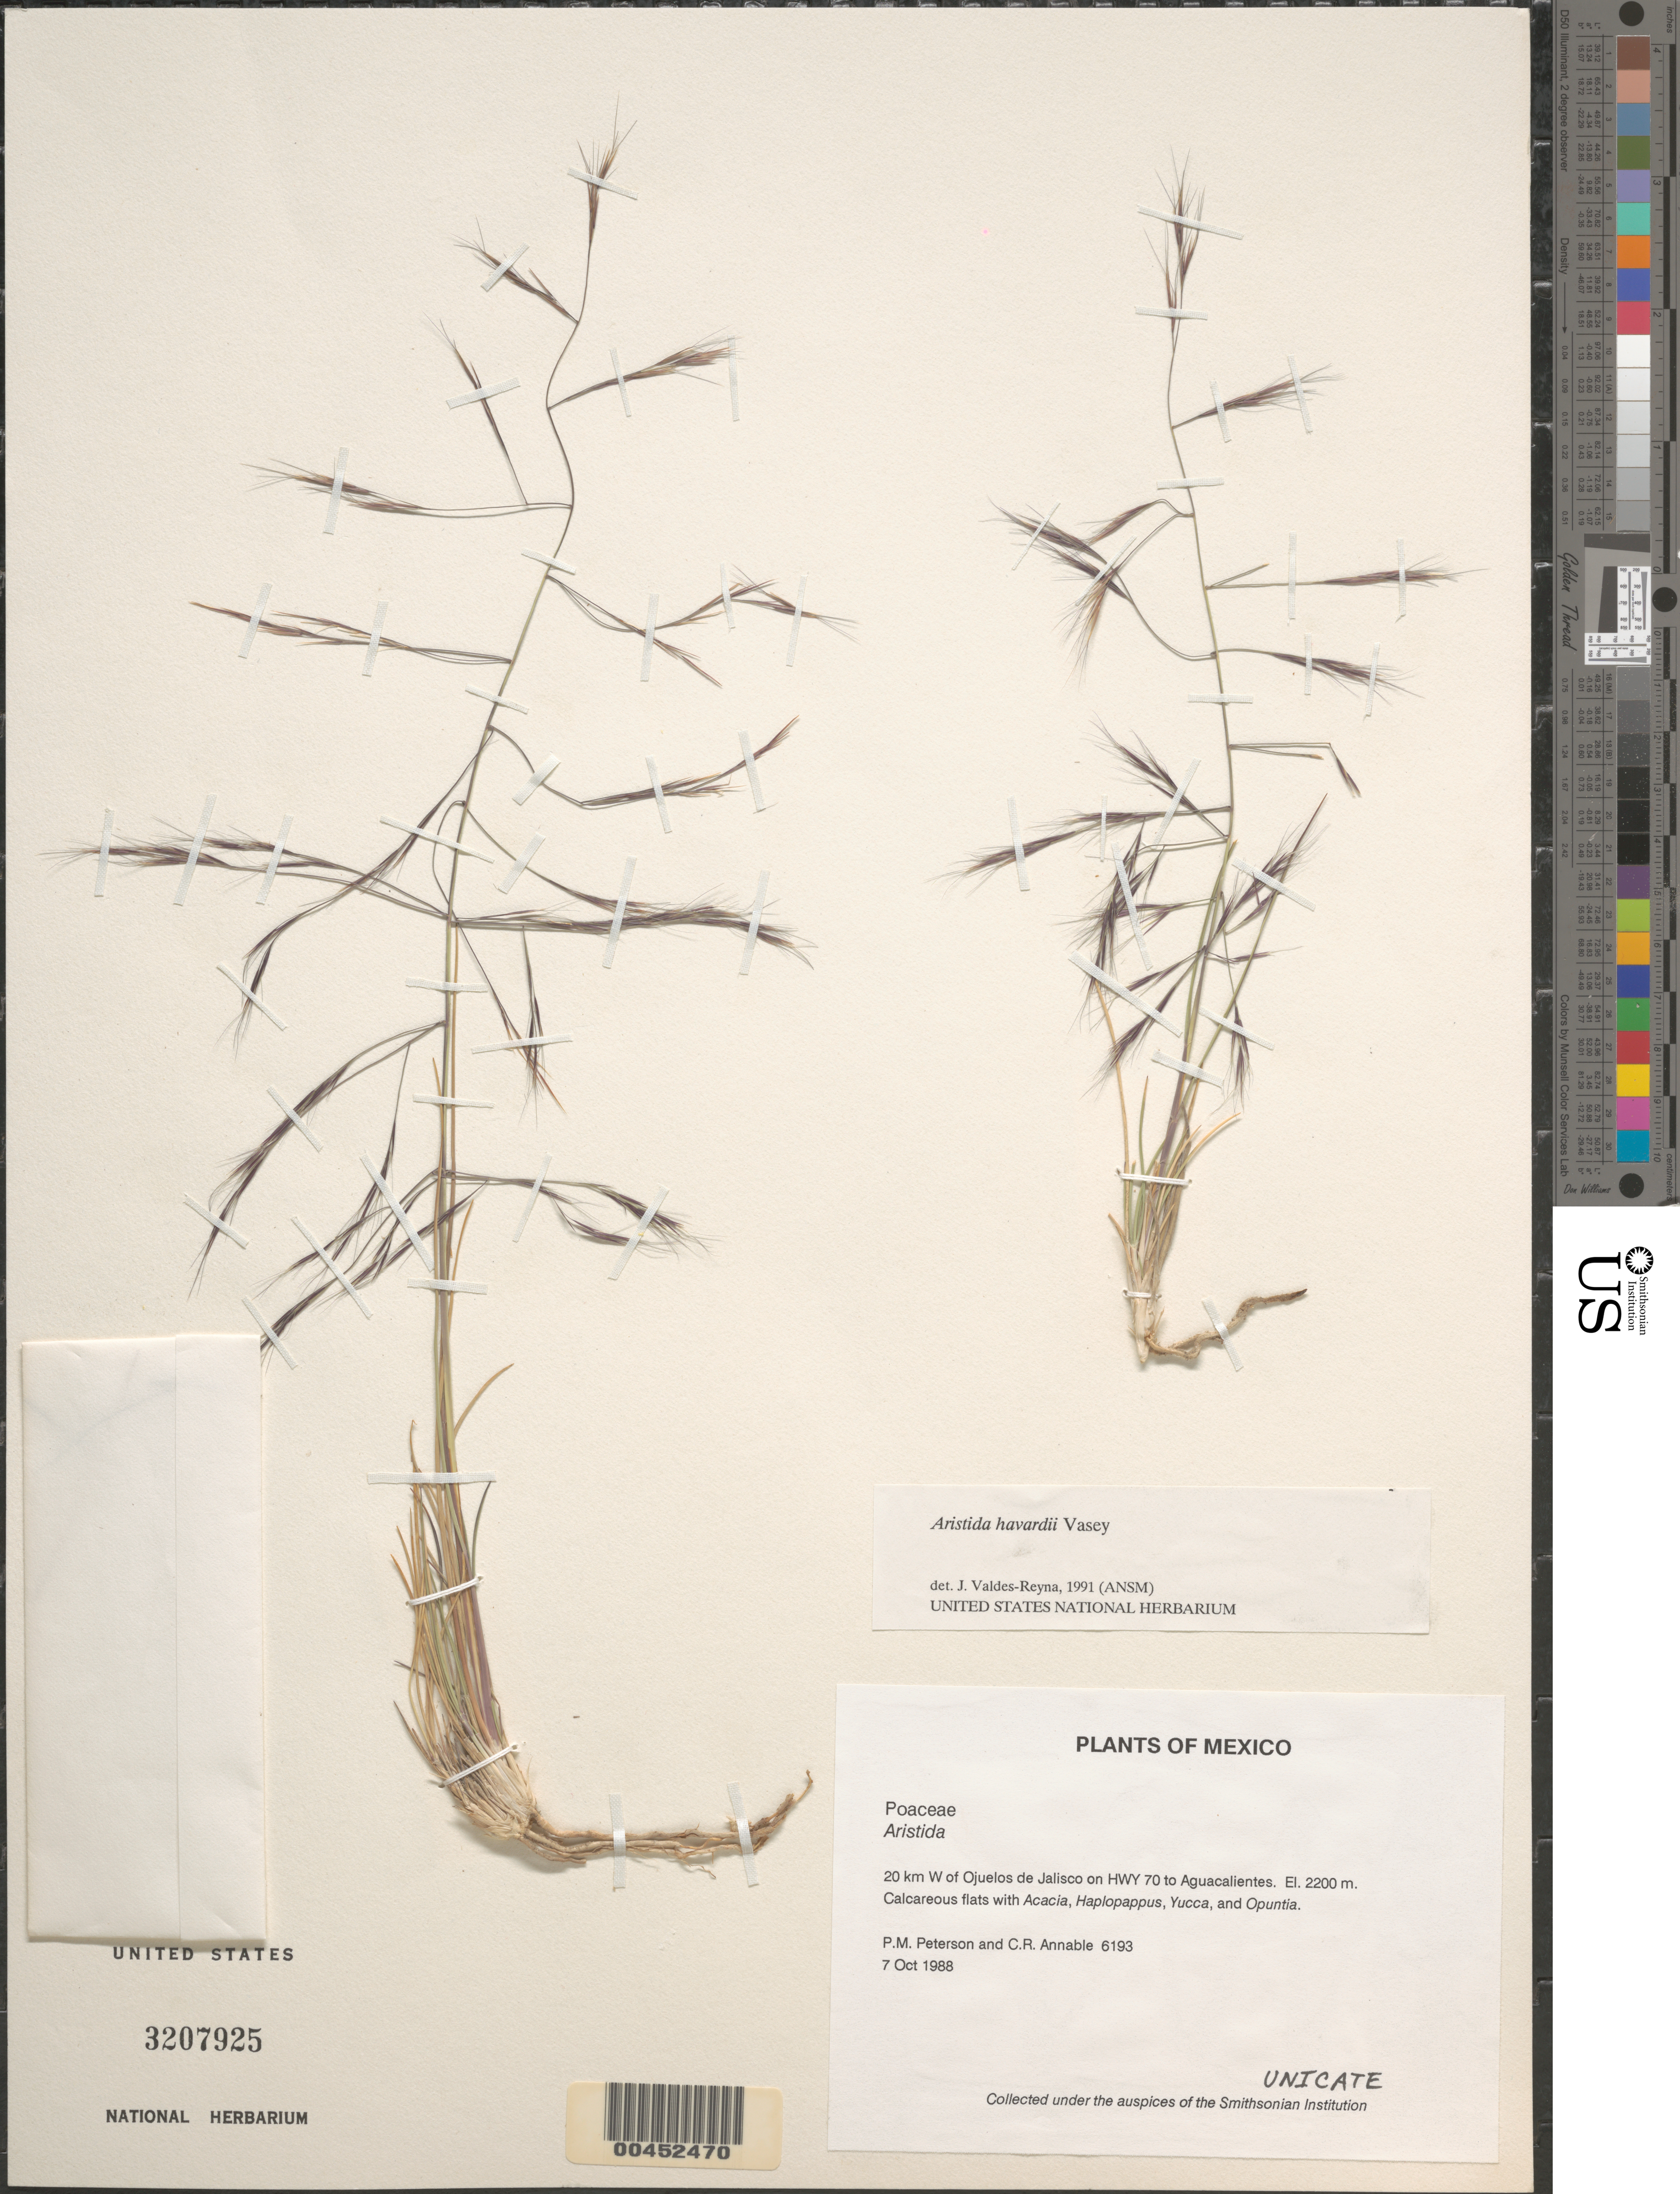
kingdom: Plantae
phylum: Tracheophyta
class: Liliopsida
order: Poales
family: Poaceae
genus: Aristida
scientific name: Aristida havardii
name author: Vasey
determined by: Valdés-Reyna, Jesús, (ANSM), Universidad Autonoma Agraria Antonio Narro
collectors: P. M. Peterson & C. R. Annable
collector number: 06193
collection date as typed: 07 Oct 1988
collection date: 1988-10-07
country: Mexico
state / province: Jalisco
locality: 20 km W of Ojuelos de Jalisco on hwy 70 to Aguascalientes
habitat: Calcareous flats with Acacia, Haplopappus, Yucca, and Opuntia.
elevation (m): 2200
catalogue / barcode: US 3207925